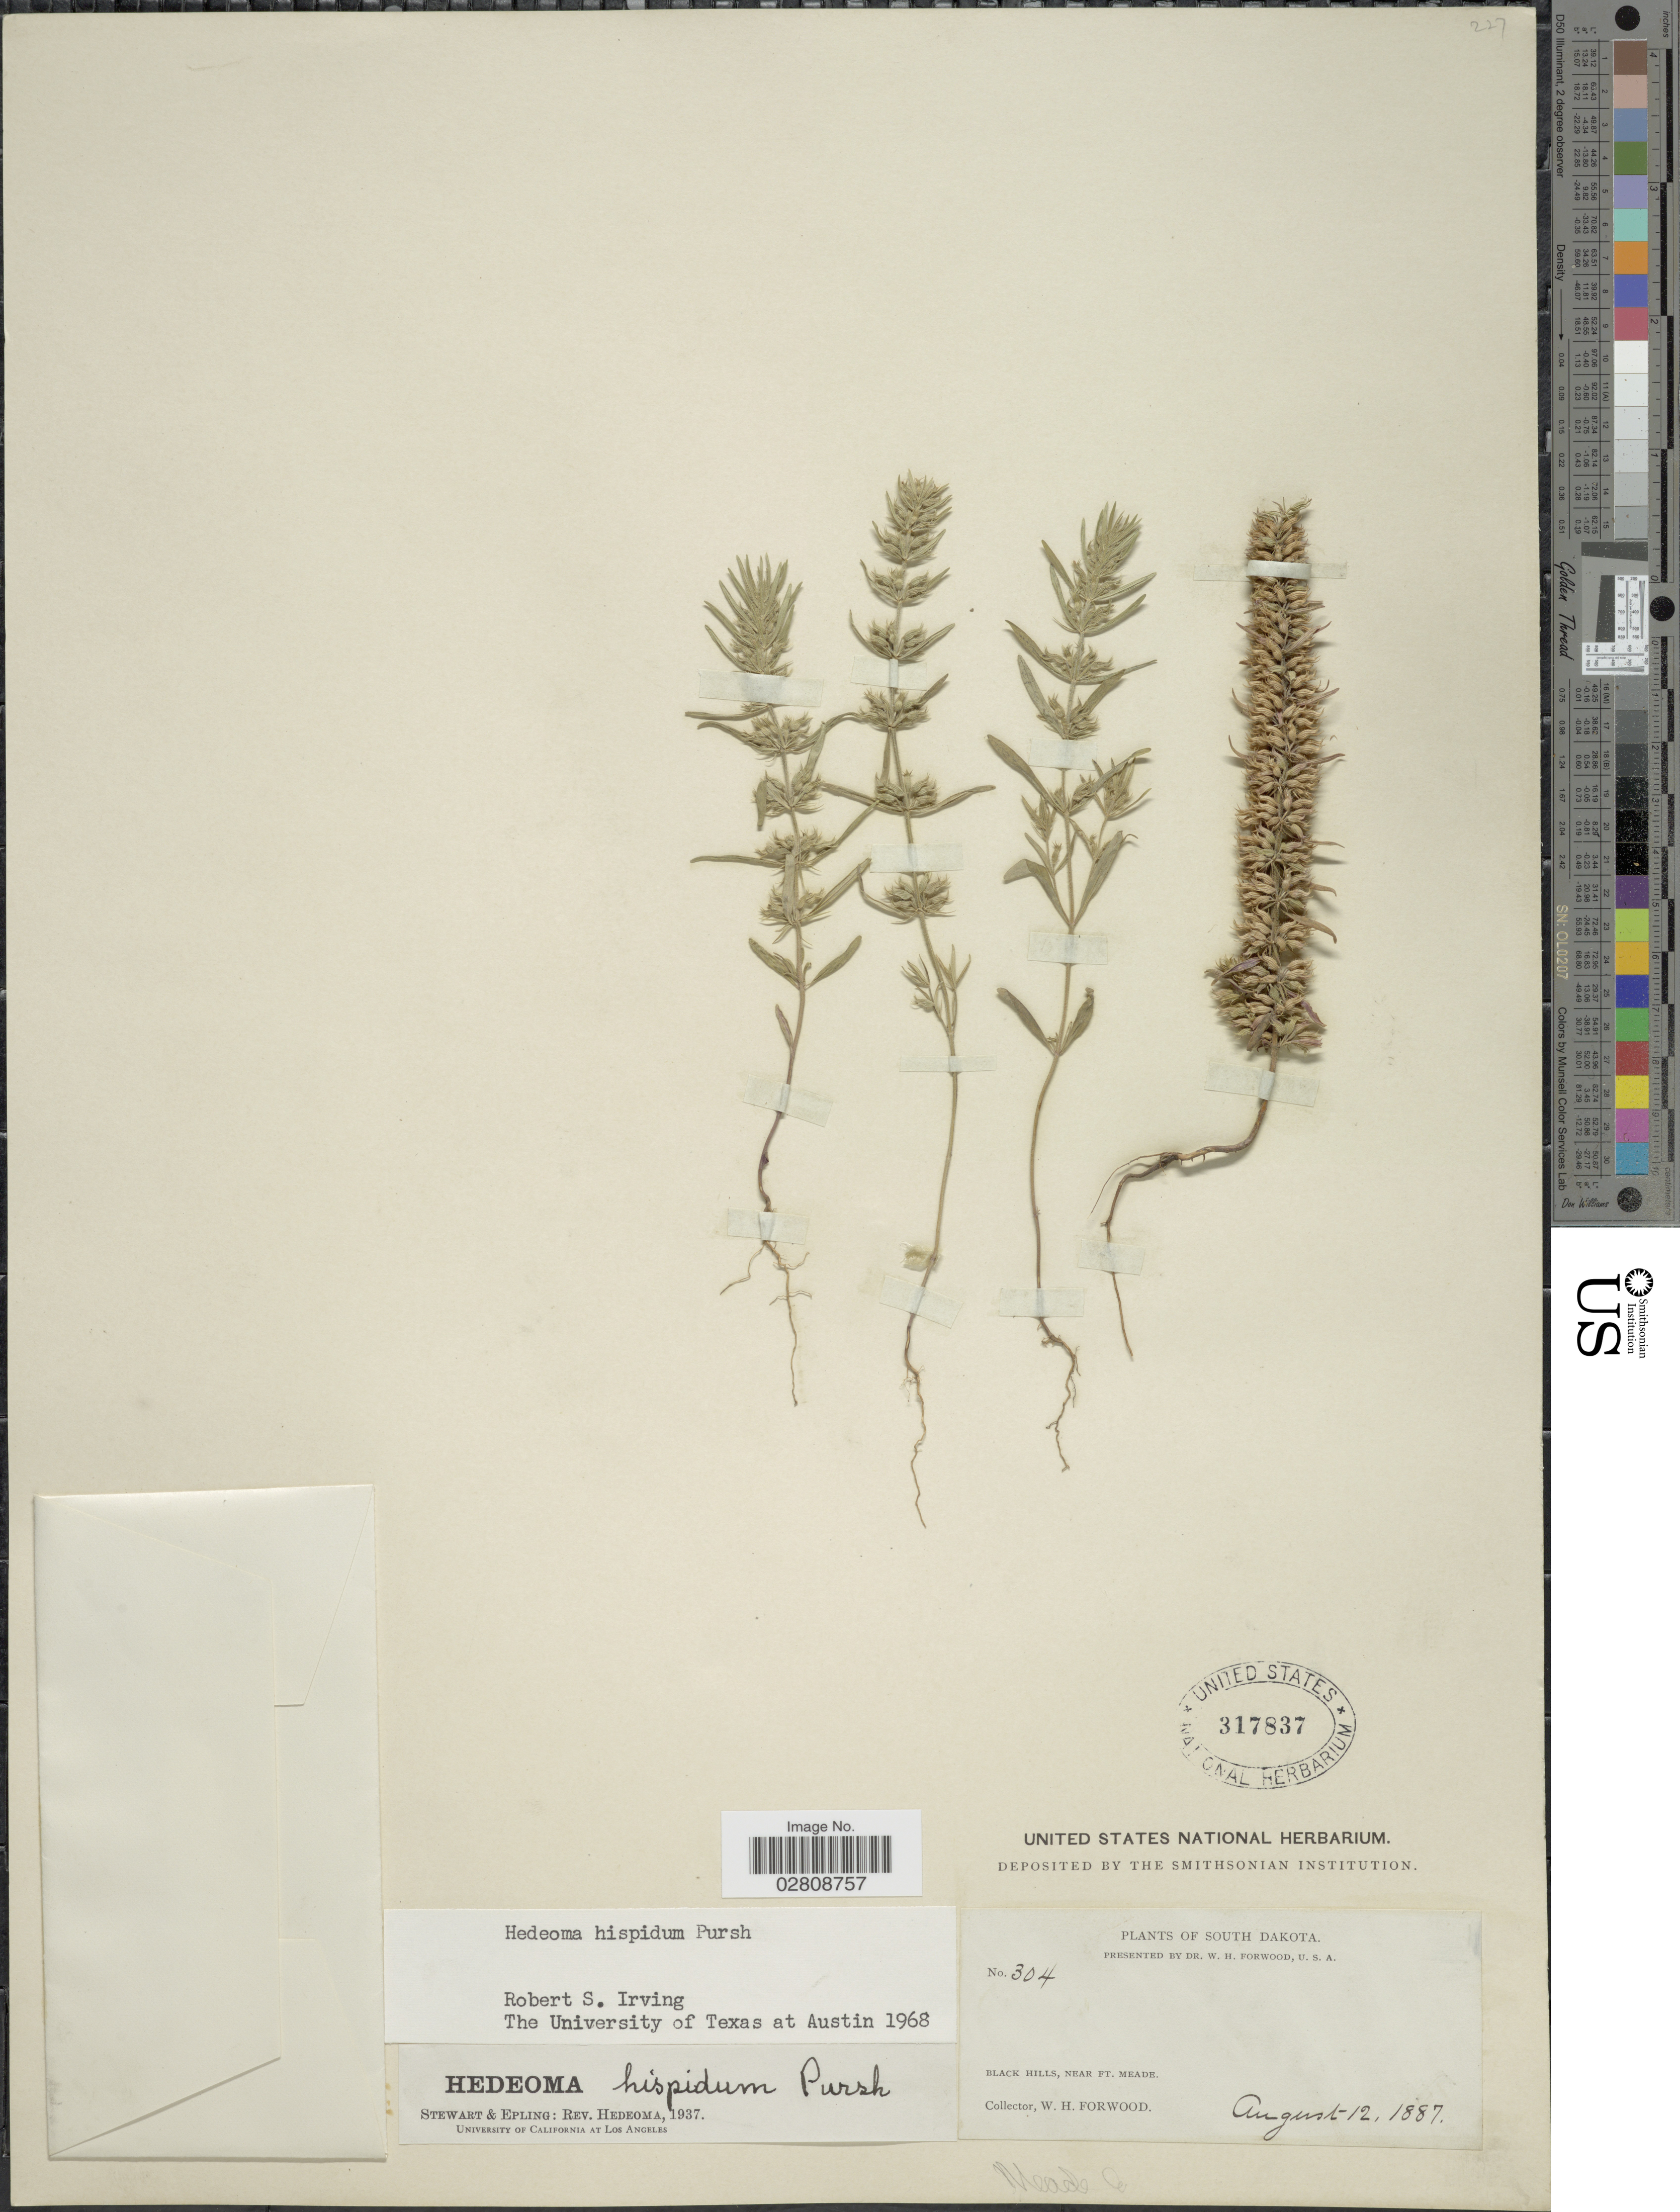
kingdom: Plantae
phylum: Tracheophyta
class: Magnoliopsida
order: Lamiales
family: Lamiaceae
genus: Hedeoma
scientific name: Hedeoma hispida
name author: Pursh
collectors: W. Forwood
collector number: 304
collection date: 1887-08-12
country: United States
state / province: South Dakota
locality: Black Hills, near Ft. Meade.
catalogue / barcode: US 317837